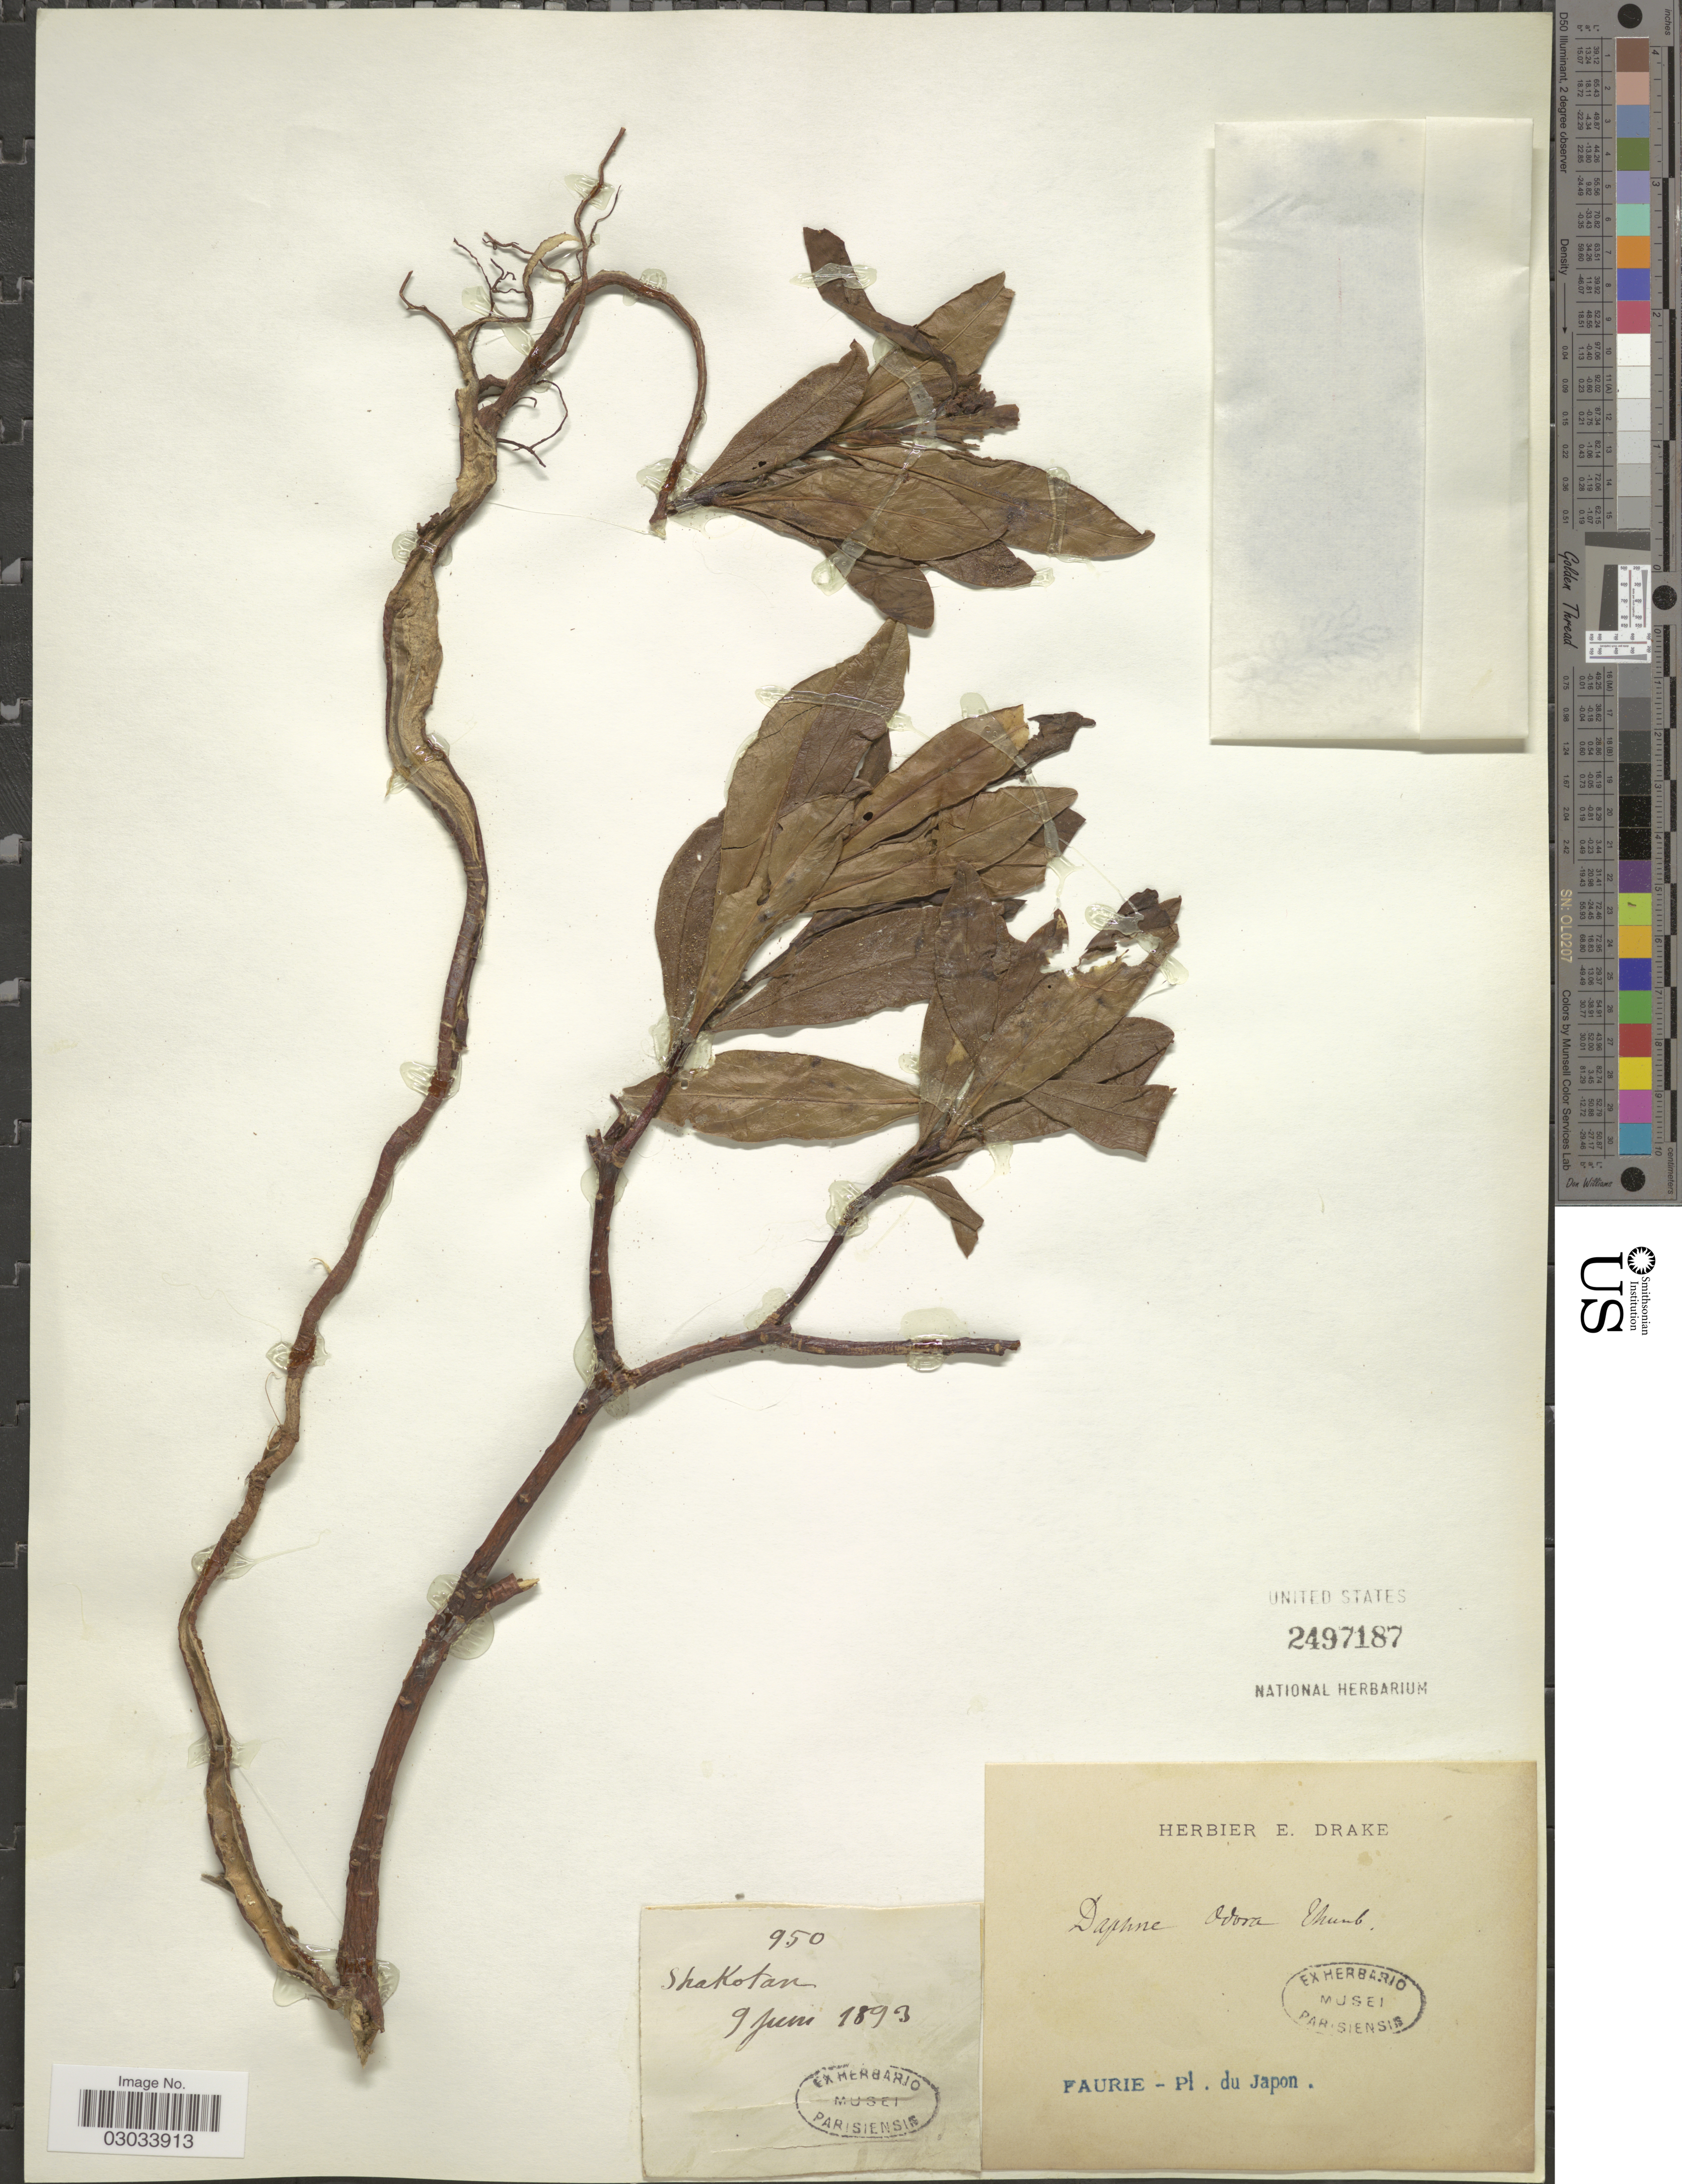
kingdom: Plantae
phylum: Tracheophyta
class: Magnoliopsida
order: Malvales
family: Thymelaeaceae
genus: Daphne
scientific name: Daphne odora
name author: Thunb.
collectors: -. Faurie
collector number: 950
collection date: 1893-06-09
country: Japan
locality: Shakotan.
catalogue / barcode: US 2497187